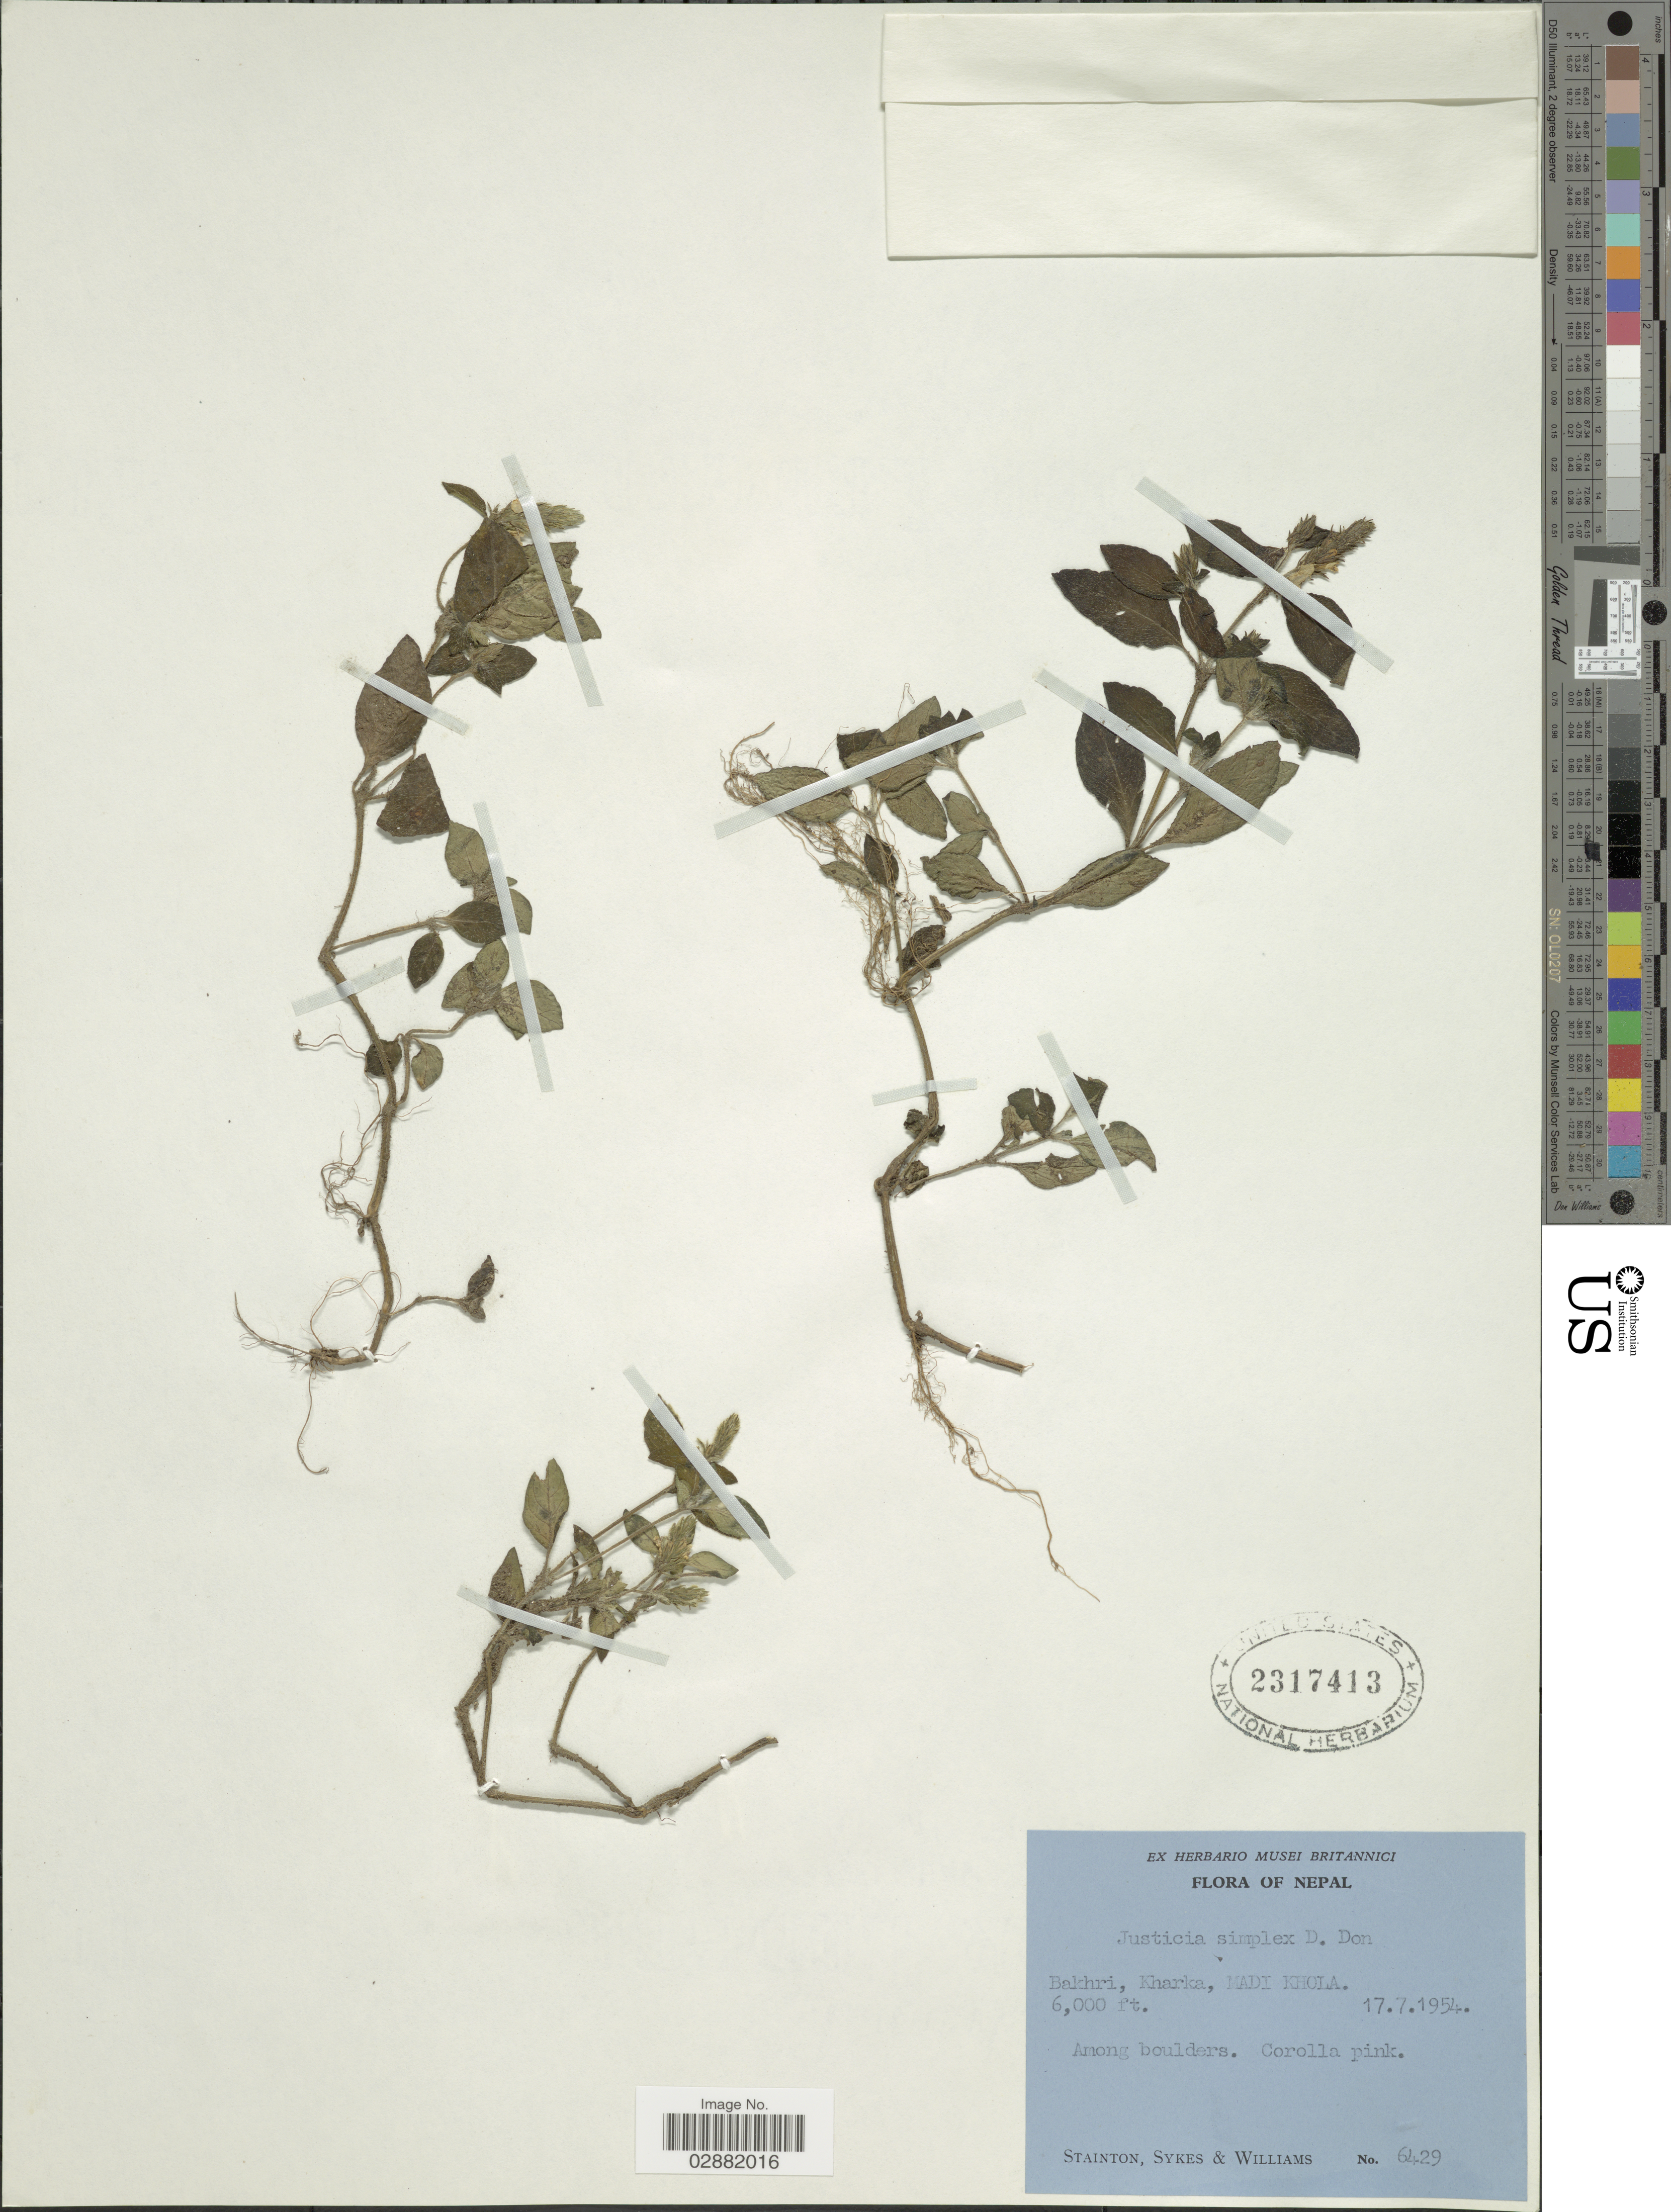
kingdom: Plantae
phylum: Tracheophyta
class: Magnoliopsida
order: Lamiales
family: Acanthaceae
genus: Justicia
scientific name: Justicia simplex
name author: D. Don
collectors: -. Stainton, Sykes, -- & -- Williams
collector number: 6429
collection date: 1954-07-17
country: Nepal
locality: Bakhri, Kharka, Madi Khola, Among boulders.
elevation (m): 1829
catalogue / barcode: US 2317413